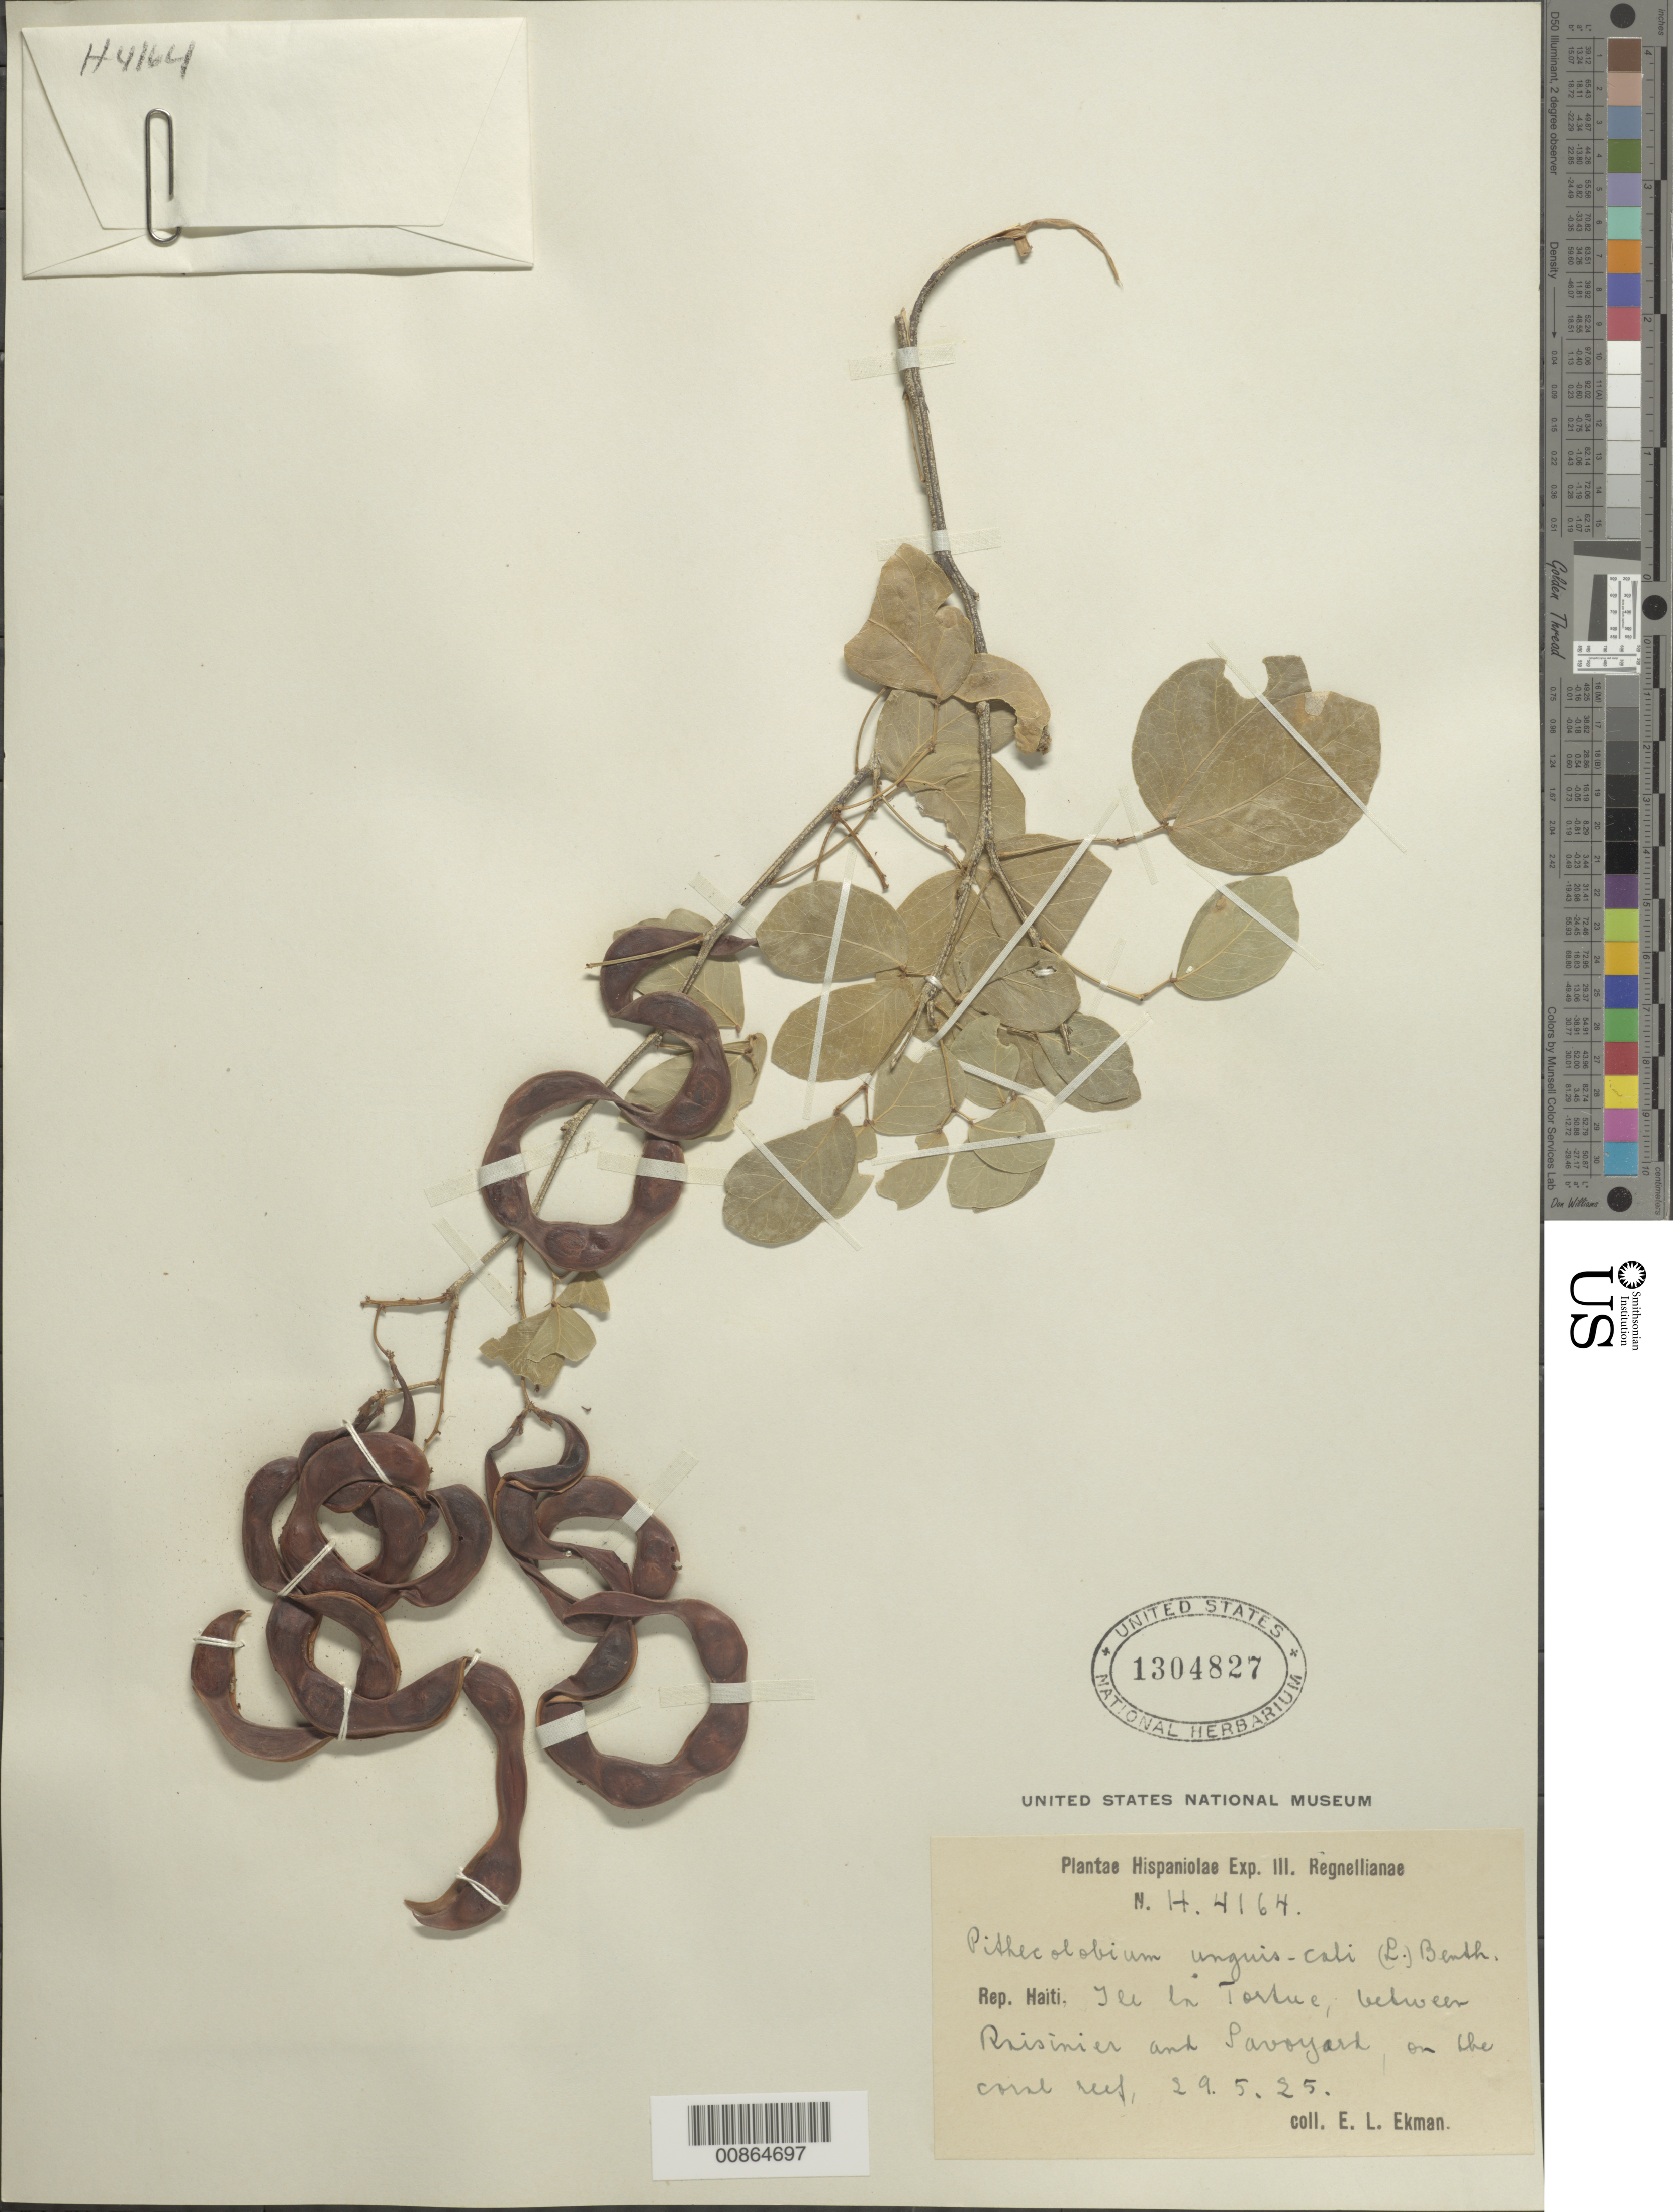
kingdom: Plantae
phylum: Tracheophyta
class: Magnoliopsida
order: Fabales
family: Fabaceae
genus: Pithecellobium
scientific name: Pithecellobium unguis-cati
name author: (L.) Benth.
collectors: E. L. Ekman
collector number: H 4164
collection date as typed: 29 May 1925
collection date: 1925-05-29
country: Haiti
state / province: Nord-Óuest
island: Île de la Tortue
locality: Ile la Tortue, between Raisinier and Savoyard.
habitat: On the coral reef.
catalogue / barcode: US 1304827